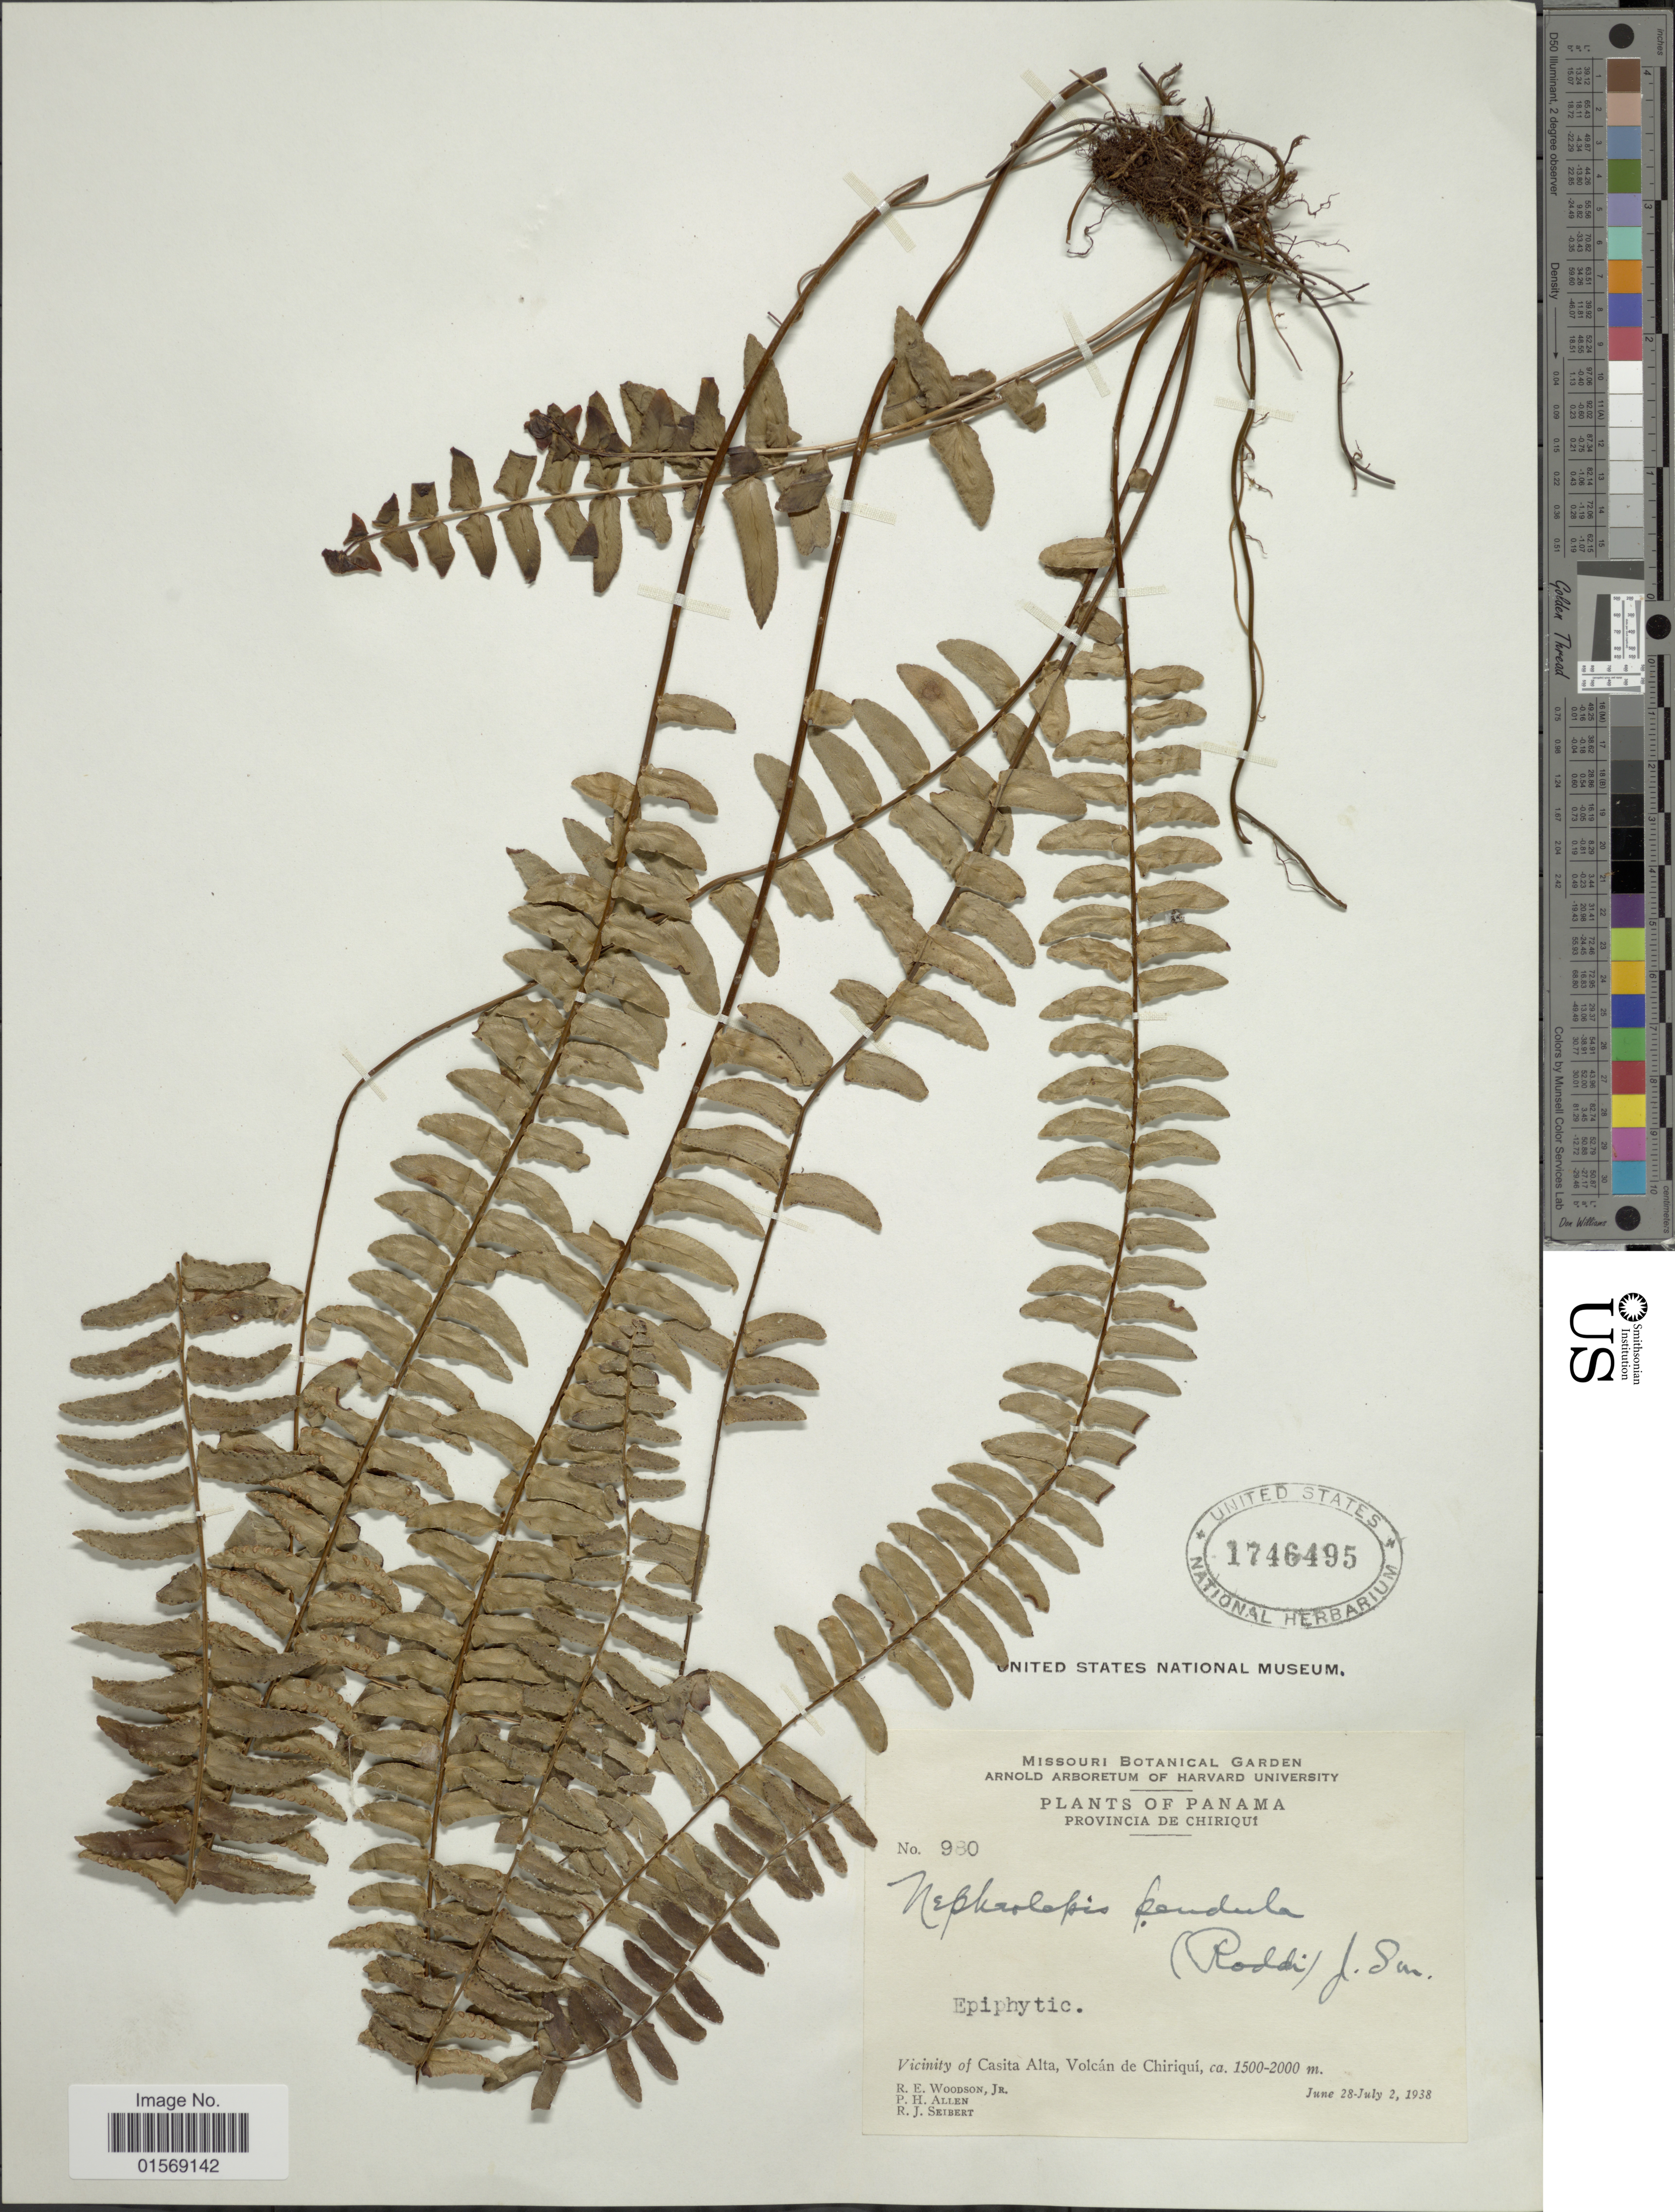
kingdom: Plantae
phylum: Tracheophyta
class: Polypodiopsida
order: Polypodiales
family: Nephrolepidaceae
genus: Nephrolepis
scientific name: Nephrolepis pendula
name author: (Raddi) J. Sm.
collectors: R. E. Woodson, P. H. Allen & R. J. Seibert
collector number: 980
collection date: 1938-06-28/1938-07-02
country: Panama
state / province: Chiriqui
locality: Panama, Provincia de Chiriqui. Vicinity of Casita Alta, Volcan de Chiriqui.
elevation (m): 1500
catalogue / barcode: US 1746495